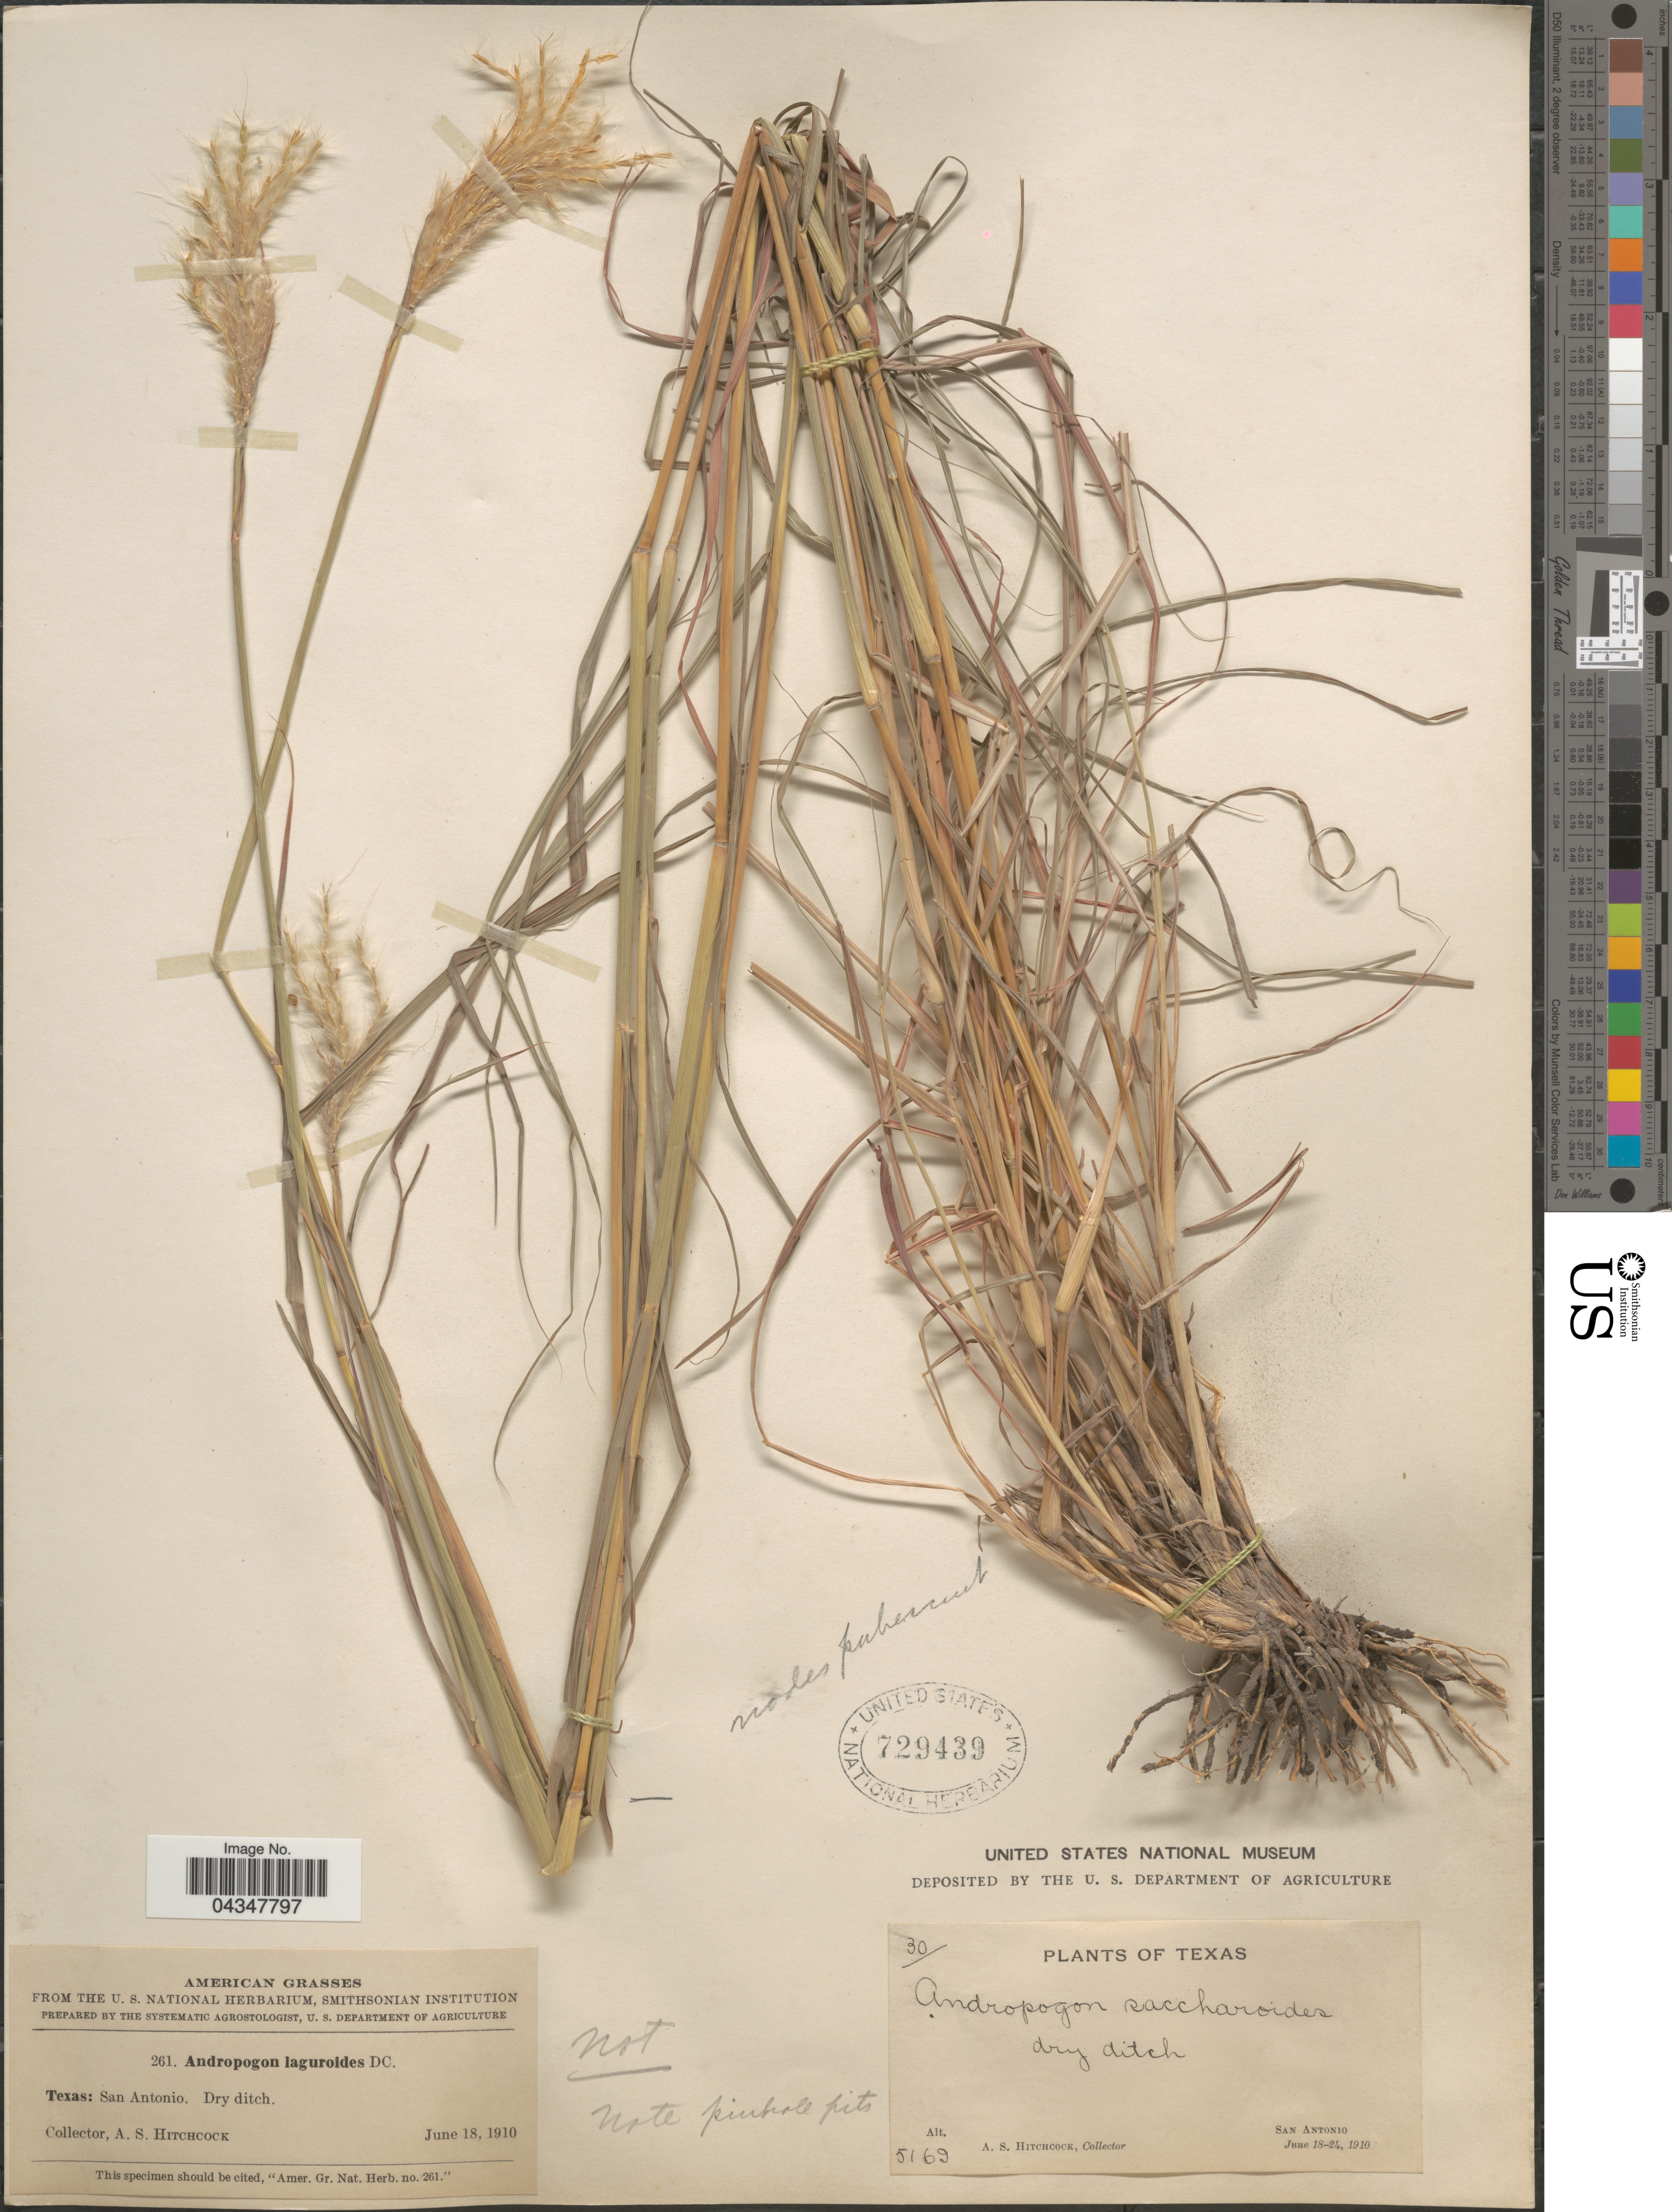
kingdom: Plantae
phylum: Tracheophyta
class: Liliopsida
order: Poales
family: Poaceae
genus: Bothriochloa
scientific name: Bothriochloa perforata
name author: (Trin. ex E. Fourn.) Herter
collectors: A. S. Hitchcock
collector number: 261/30/5169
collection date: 1910-06-18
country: United States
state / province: Texas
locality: Sand Antonio.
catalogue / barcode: US 729439